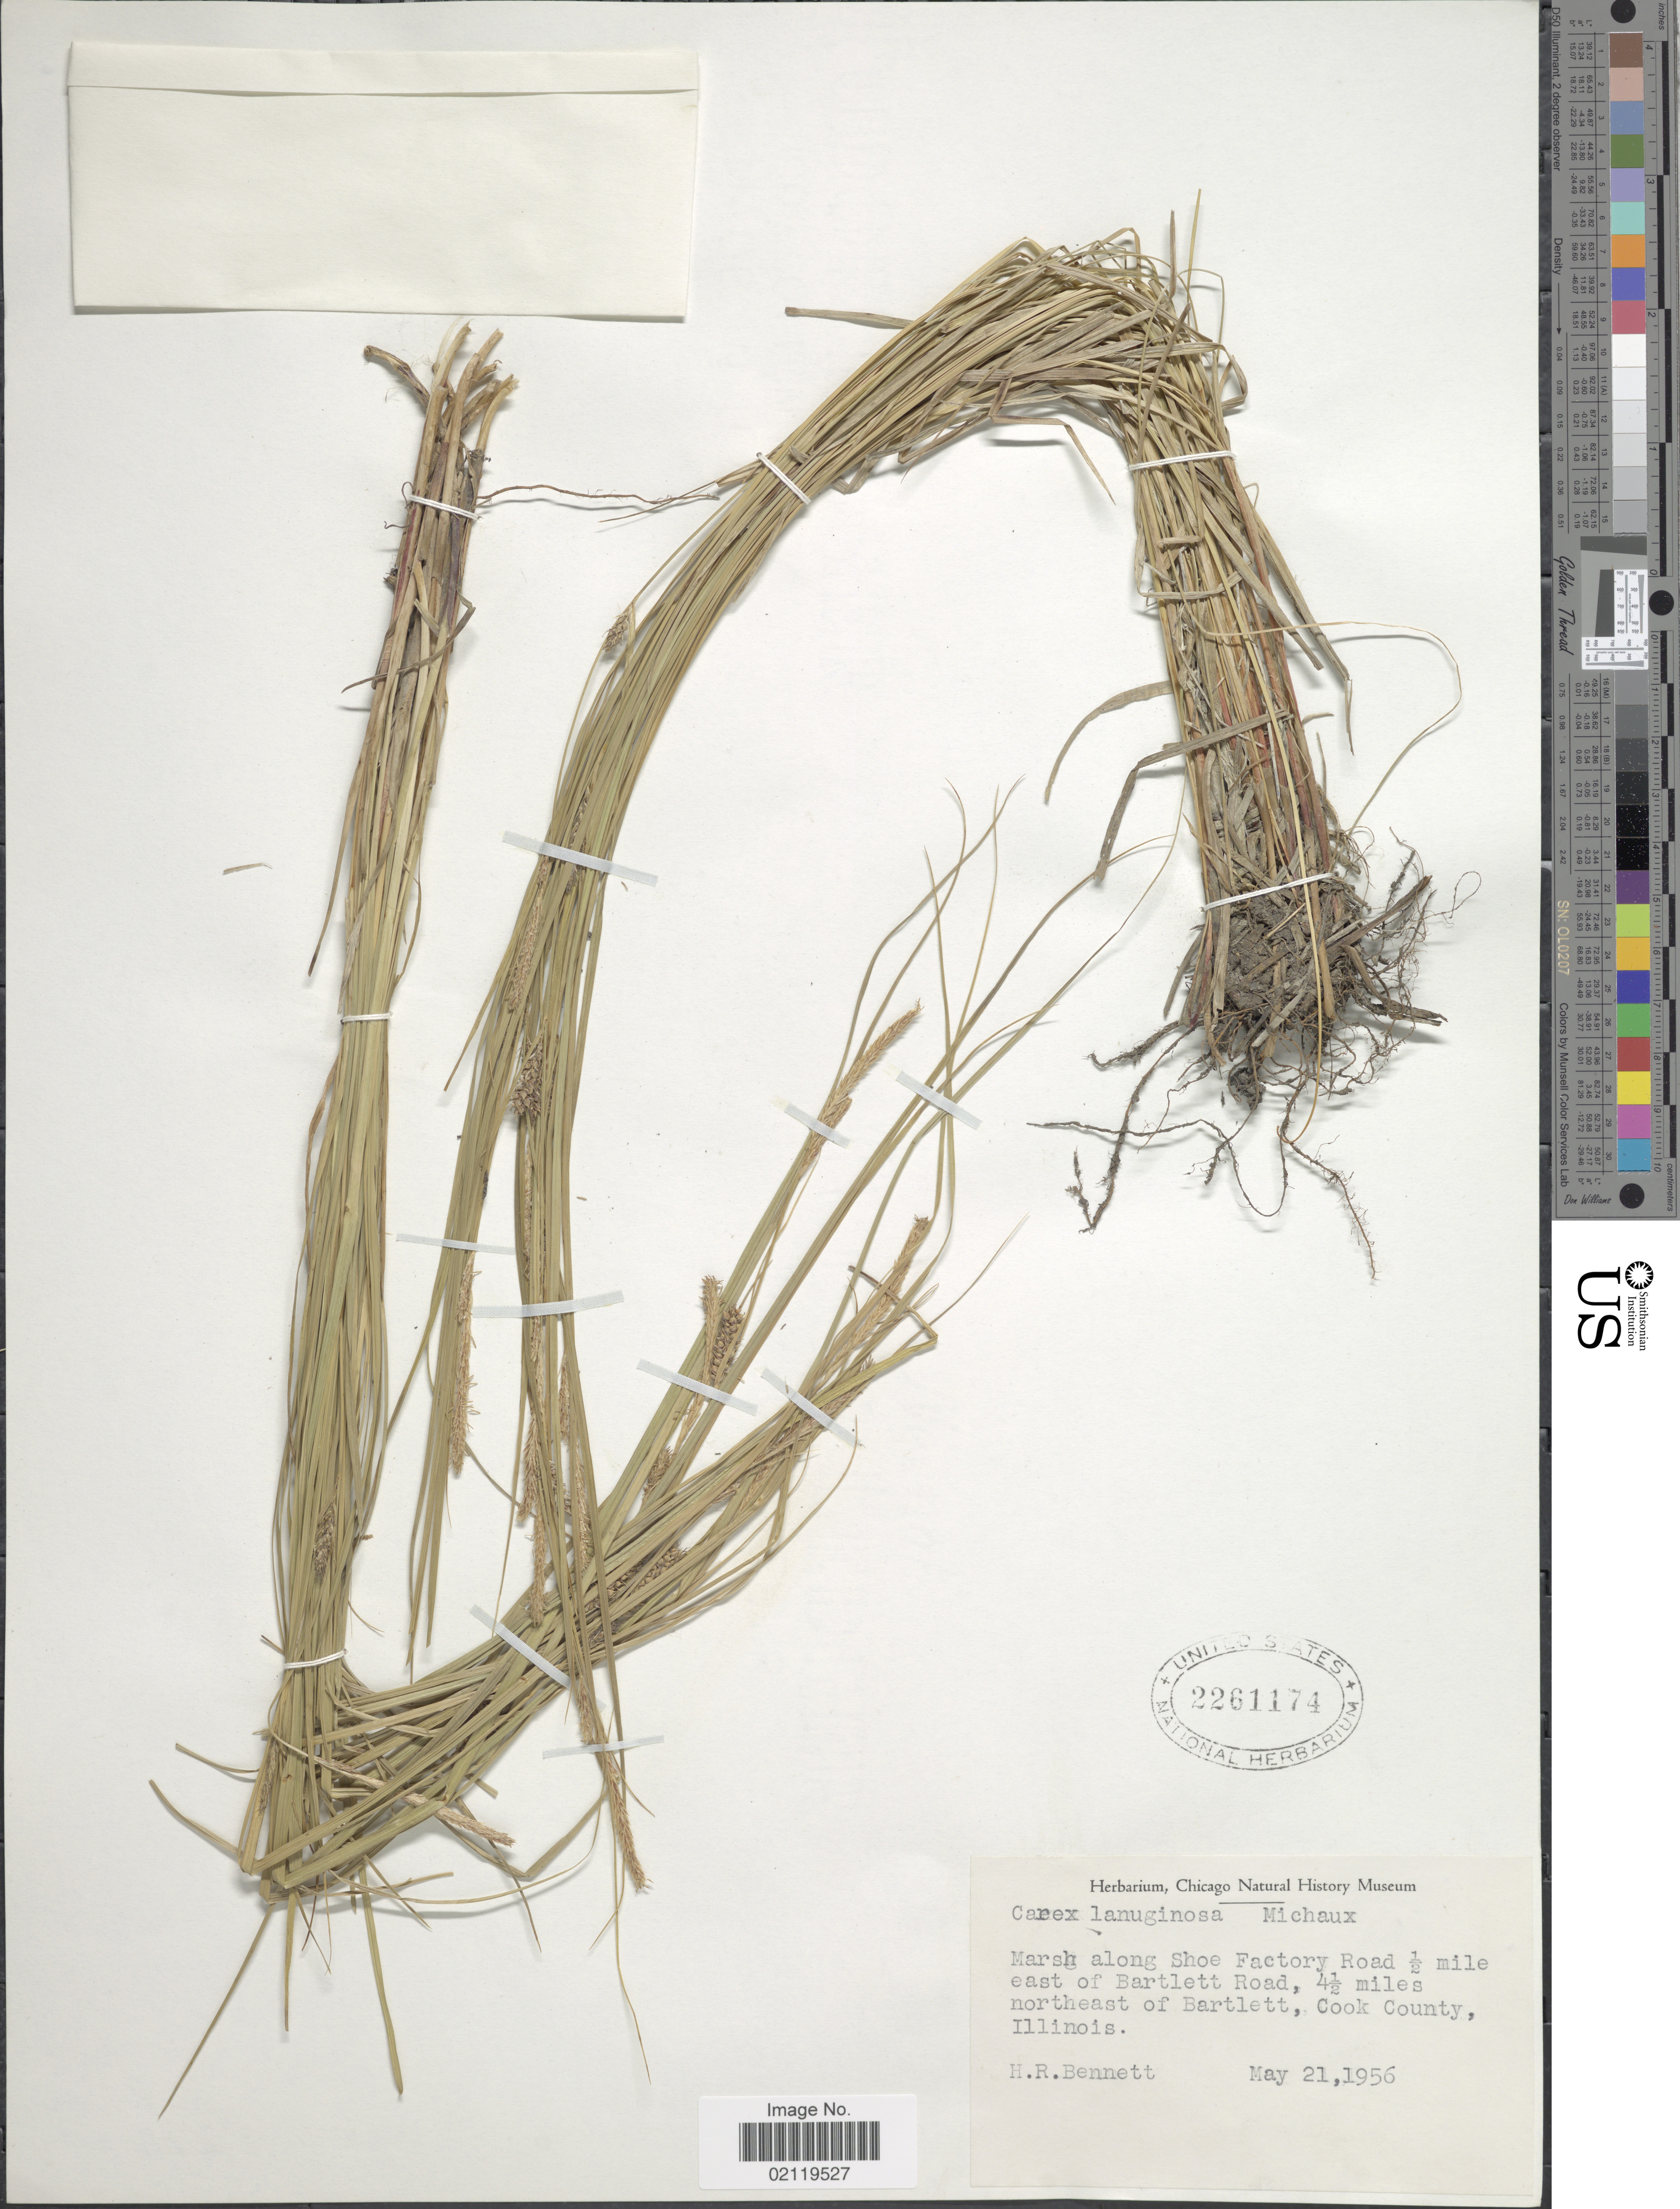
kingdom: Plantae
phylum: Tracheophyta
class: Liliopsida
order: Poales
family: Cyperaceae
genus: Carex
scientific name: Carex pellita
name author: Muhl. ex Willd.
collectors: H. R. Bennett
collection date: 1956-05-21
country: United States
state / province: Illinois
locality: Marsh along Shoe Factory Road 1/2 mile east of Bartlett Road, 4 1/2 miles northeast of Bartlett, Cook County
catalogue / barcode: US 2261174